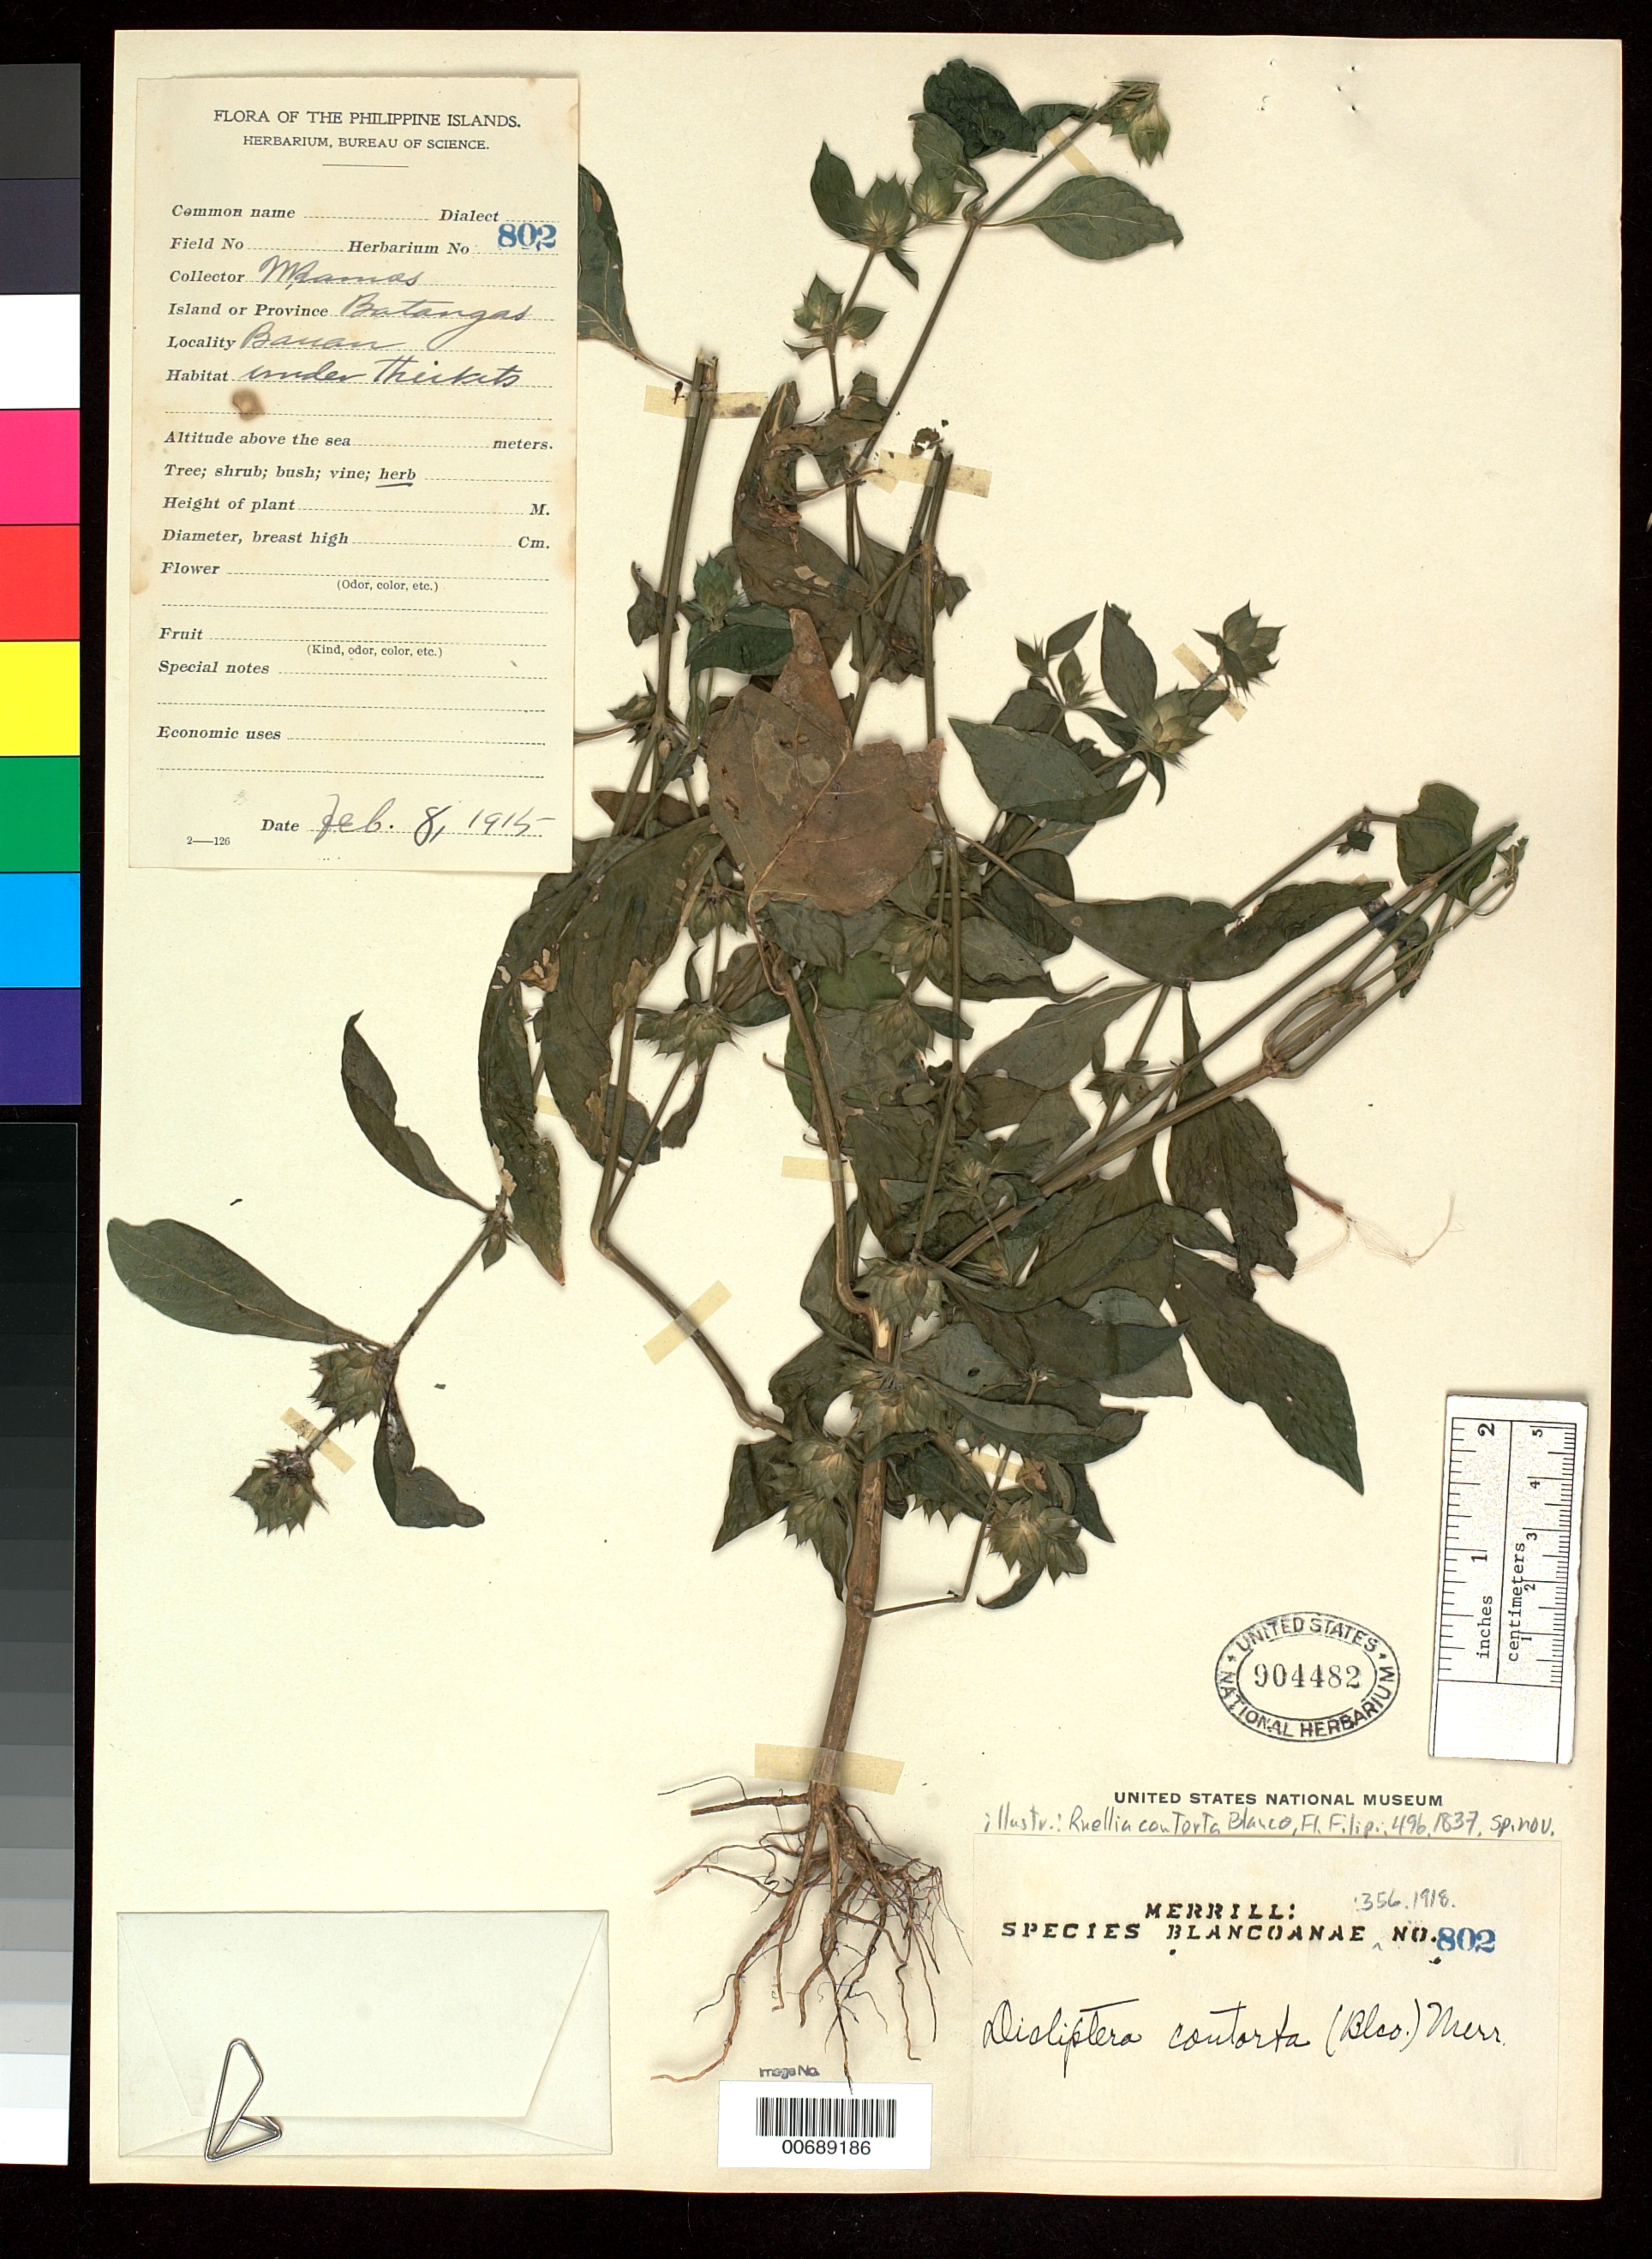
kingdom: Plantae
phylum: Tracheophyta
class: Magnoliopsida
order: Lamiales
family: Acanthaceae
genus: Dicliptera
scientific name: Dicliptera contorta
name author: (Blanco) Merr.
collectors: M. Ramos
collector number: Sp. Blancoan. 0802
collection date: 1915-02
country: Philippines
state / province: Calabarzon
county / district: Batangas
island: Luzon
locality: Bauang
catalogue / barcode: US 904482